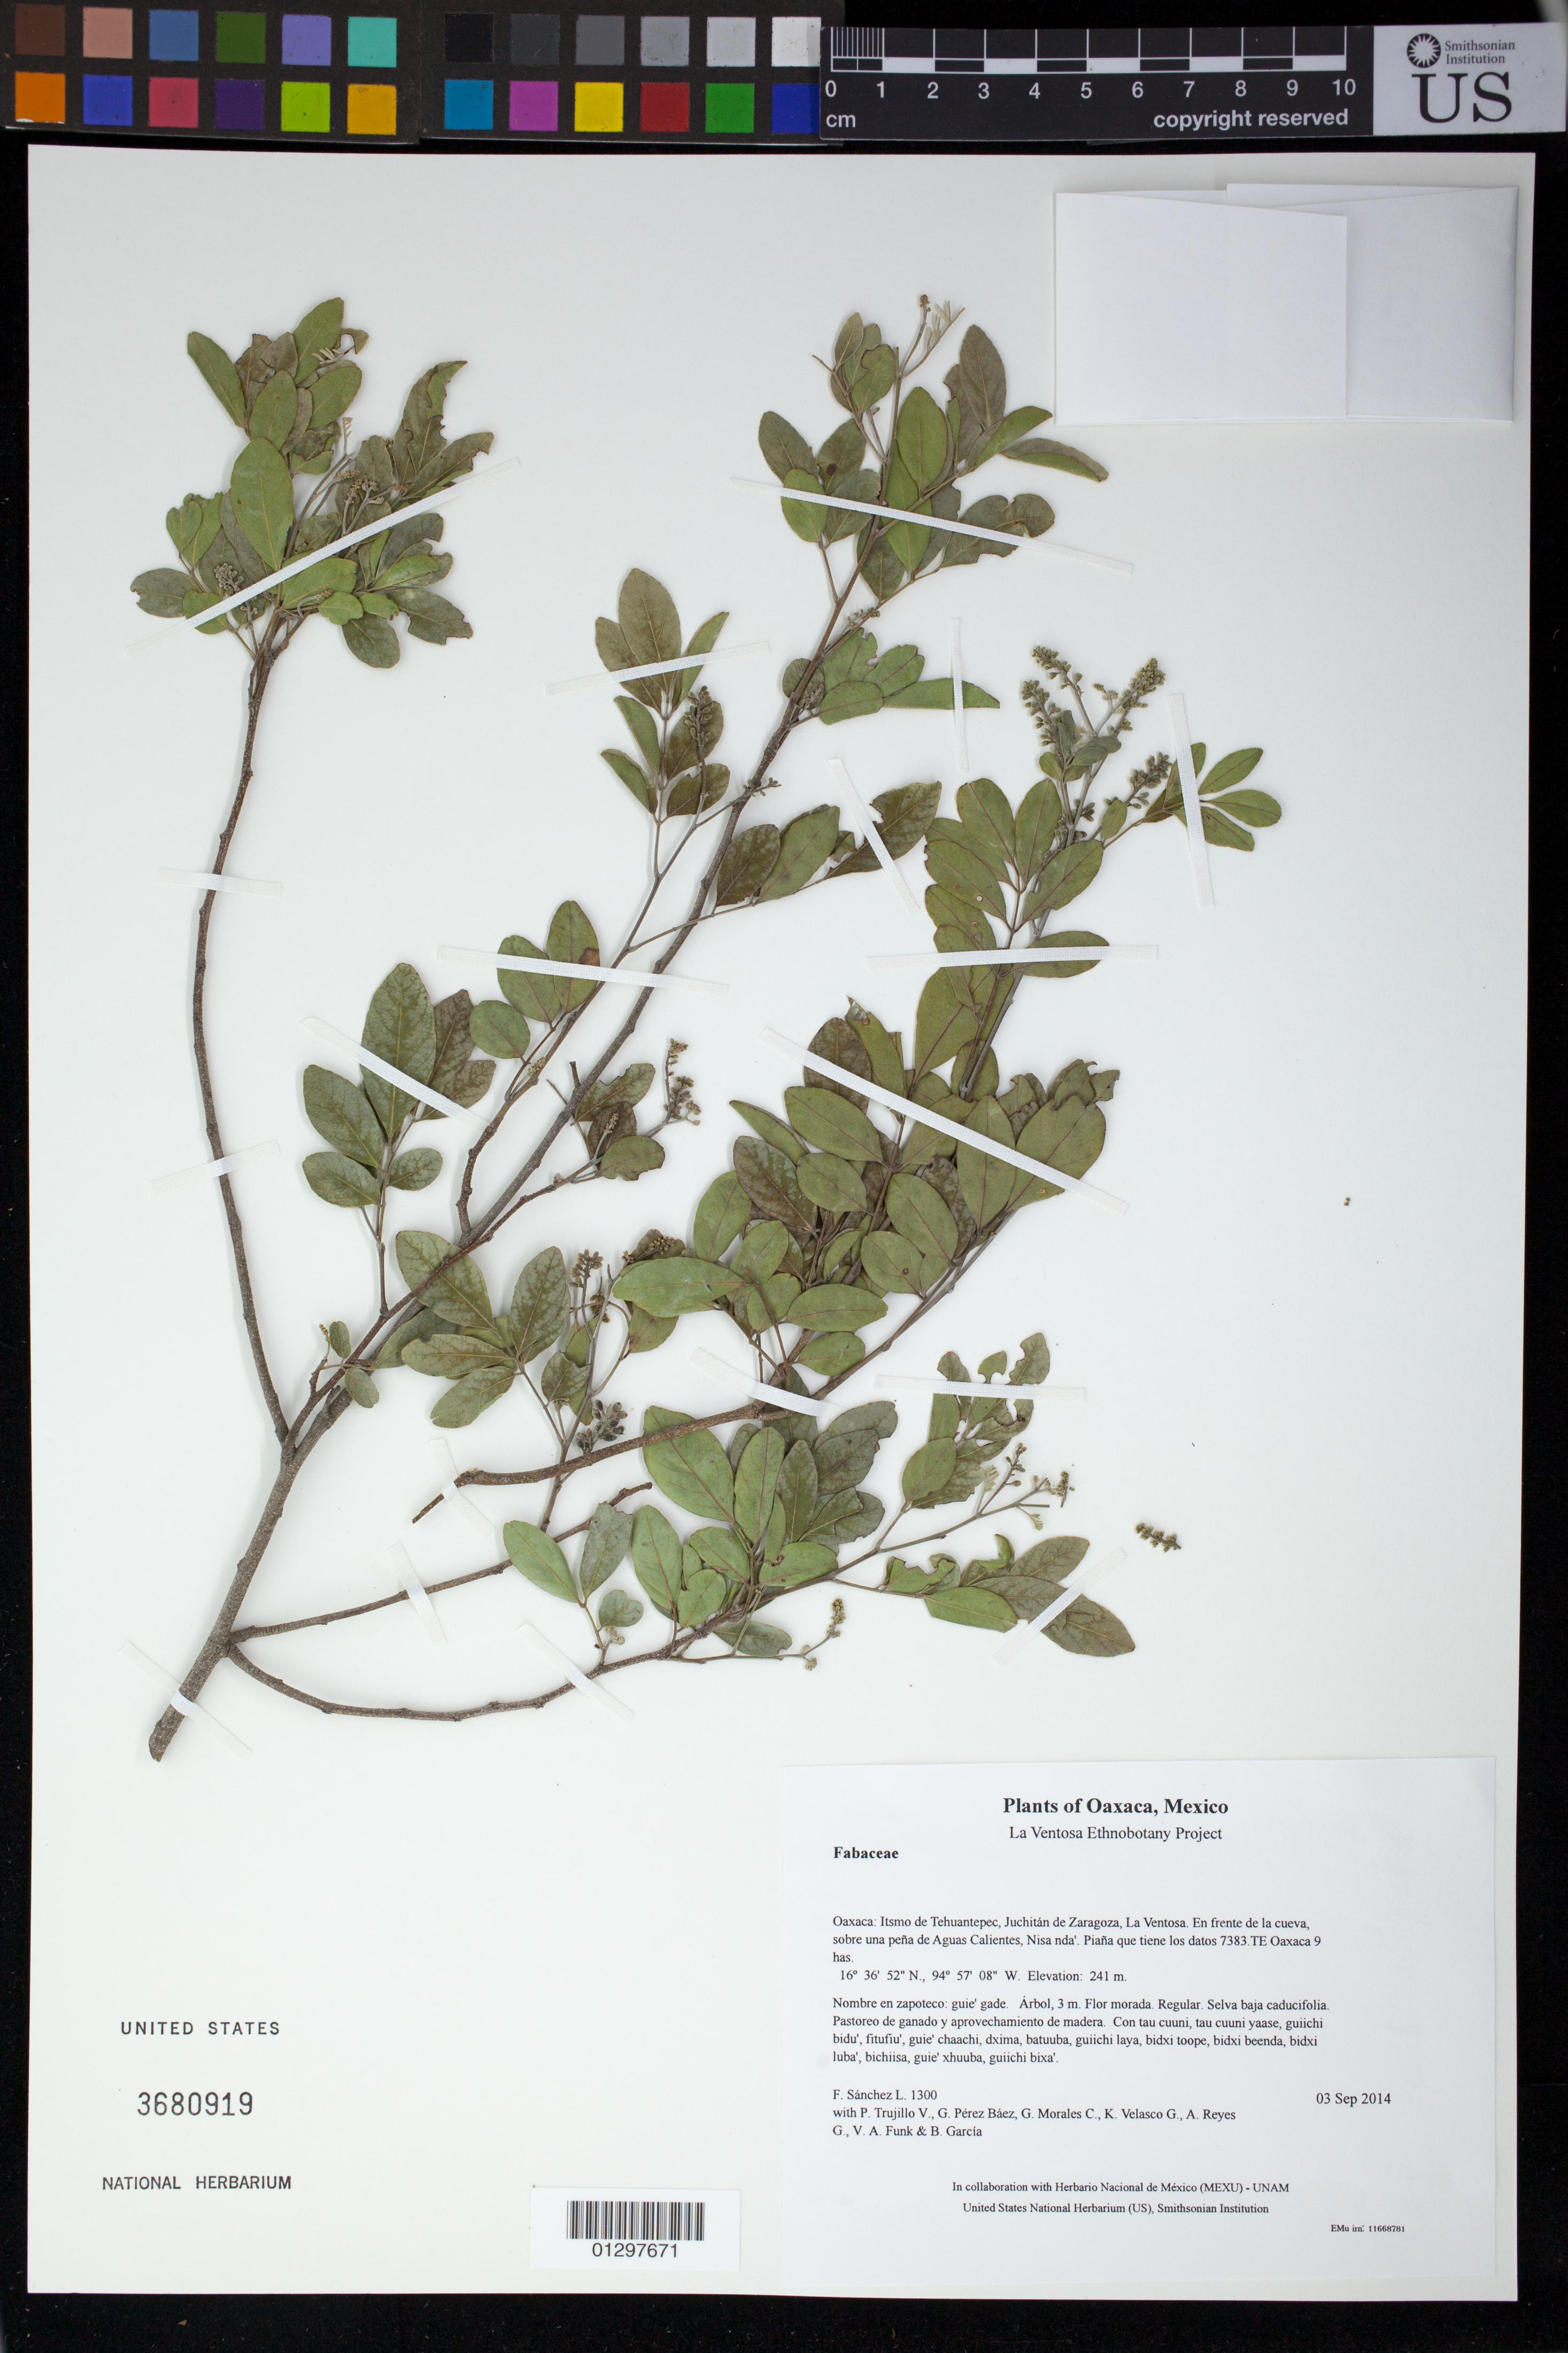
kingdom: Plantae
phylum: Tracheophyta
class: Magnoliopsida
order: Fabales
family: Fabaceae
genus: Lonchocarpus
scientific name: Lonchocarpus lanceolatus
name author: Benth.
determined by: Sousa S., Mario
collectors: F. Sánchez L., P. Trujillo V., G. Pérez Báez, G. Morales C., K. Velasco G., A. Reyes G., V. Funk & B. García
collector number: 1300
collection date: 2014-09-03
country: Mexico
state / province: Oaxaca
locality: Itsmo de Tehuantepec, Juchitán de Zaragoza, La Ventosa. En frente de la cueva, sobre una peña de Aguas Calientes, Nisa nda'. Piaña que tiene los datos 7383.TE Oaxaca 9 has.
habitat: Selva baja caducifolia. Pastoreo de ganado y aprovechamiento de madera.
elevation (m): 241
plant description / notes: MEXU, US; Yaga. 3 m. Guie' nagu. Nuu.; caperna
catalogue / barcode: US 3680919